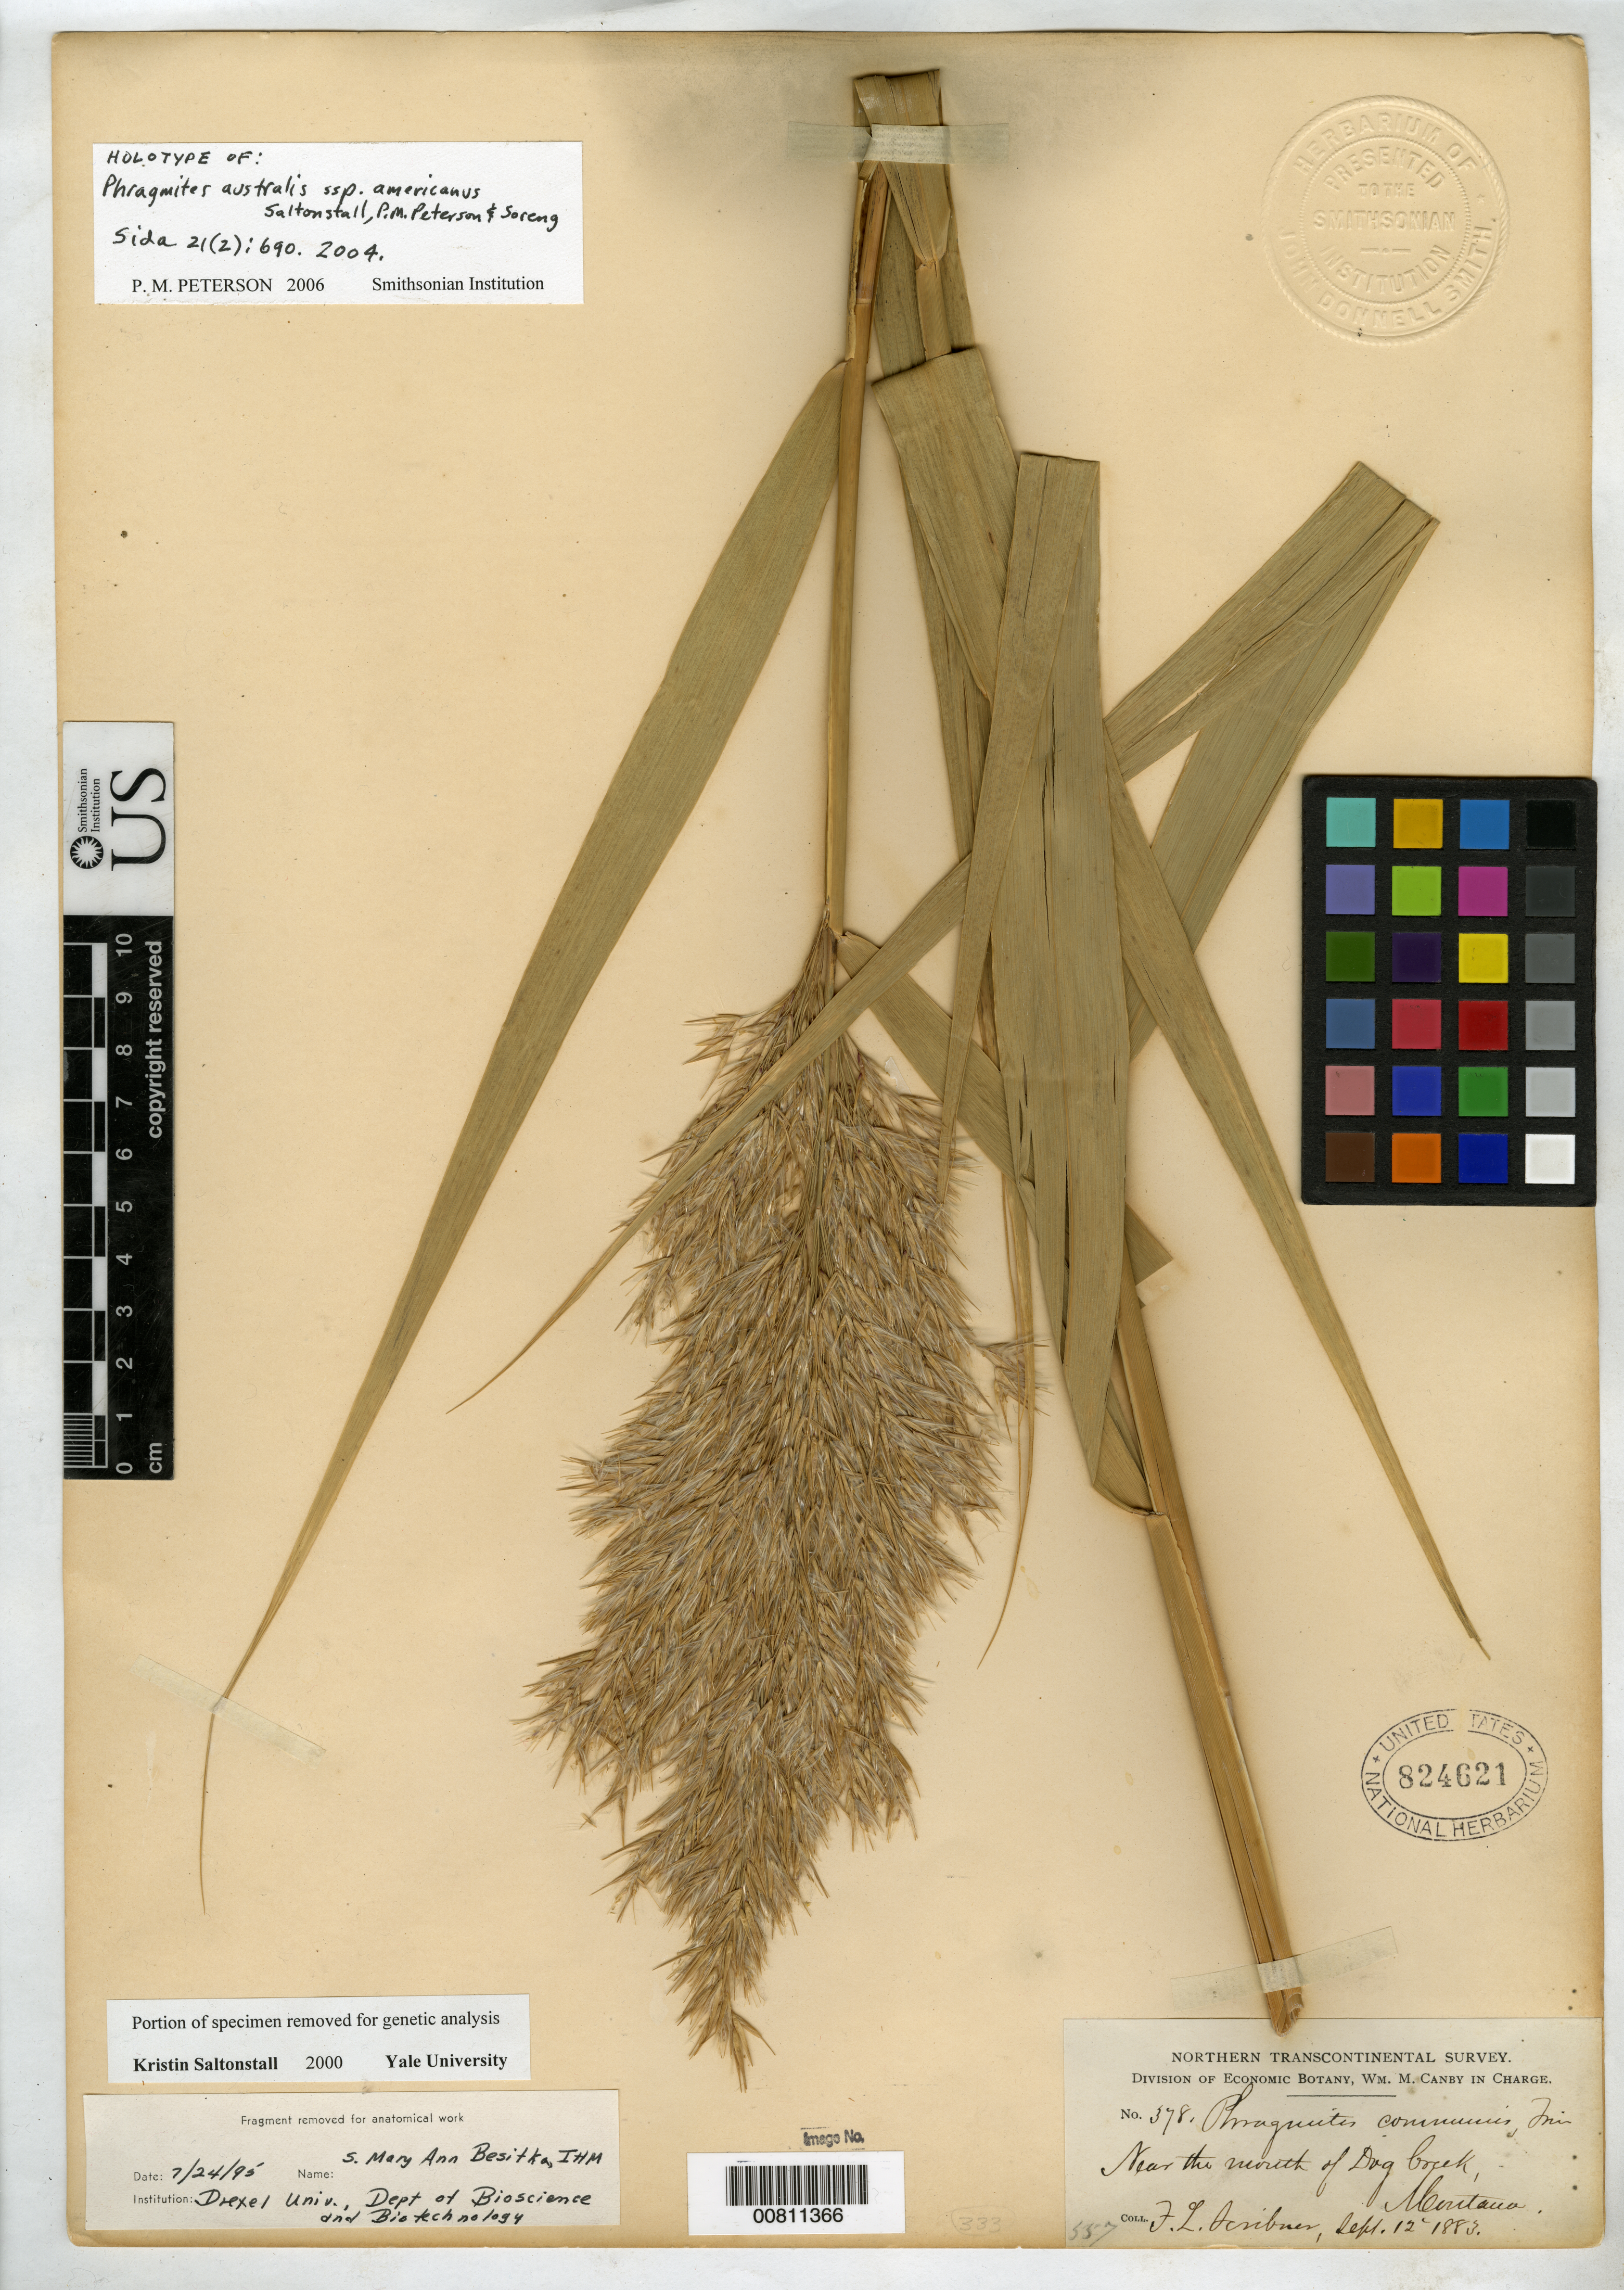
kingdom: Plantae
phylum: Tracheophyta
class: Liliopsida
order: Poales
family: Poaceae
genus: Phragmites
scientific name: Phragmites australis subsp. americanus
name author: Saltonstall & et al.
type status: Holotype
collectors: F. L. Scribner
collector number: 378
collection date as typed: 12 Sep 1883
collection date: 1883-09-12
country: United States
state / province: Montana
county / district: Fergus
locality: Near the mouth of Dog Creek, Montana.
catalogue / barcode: US 824621